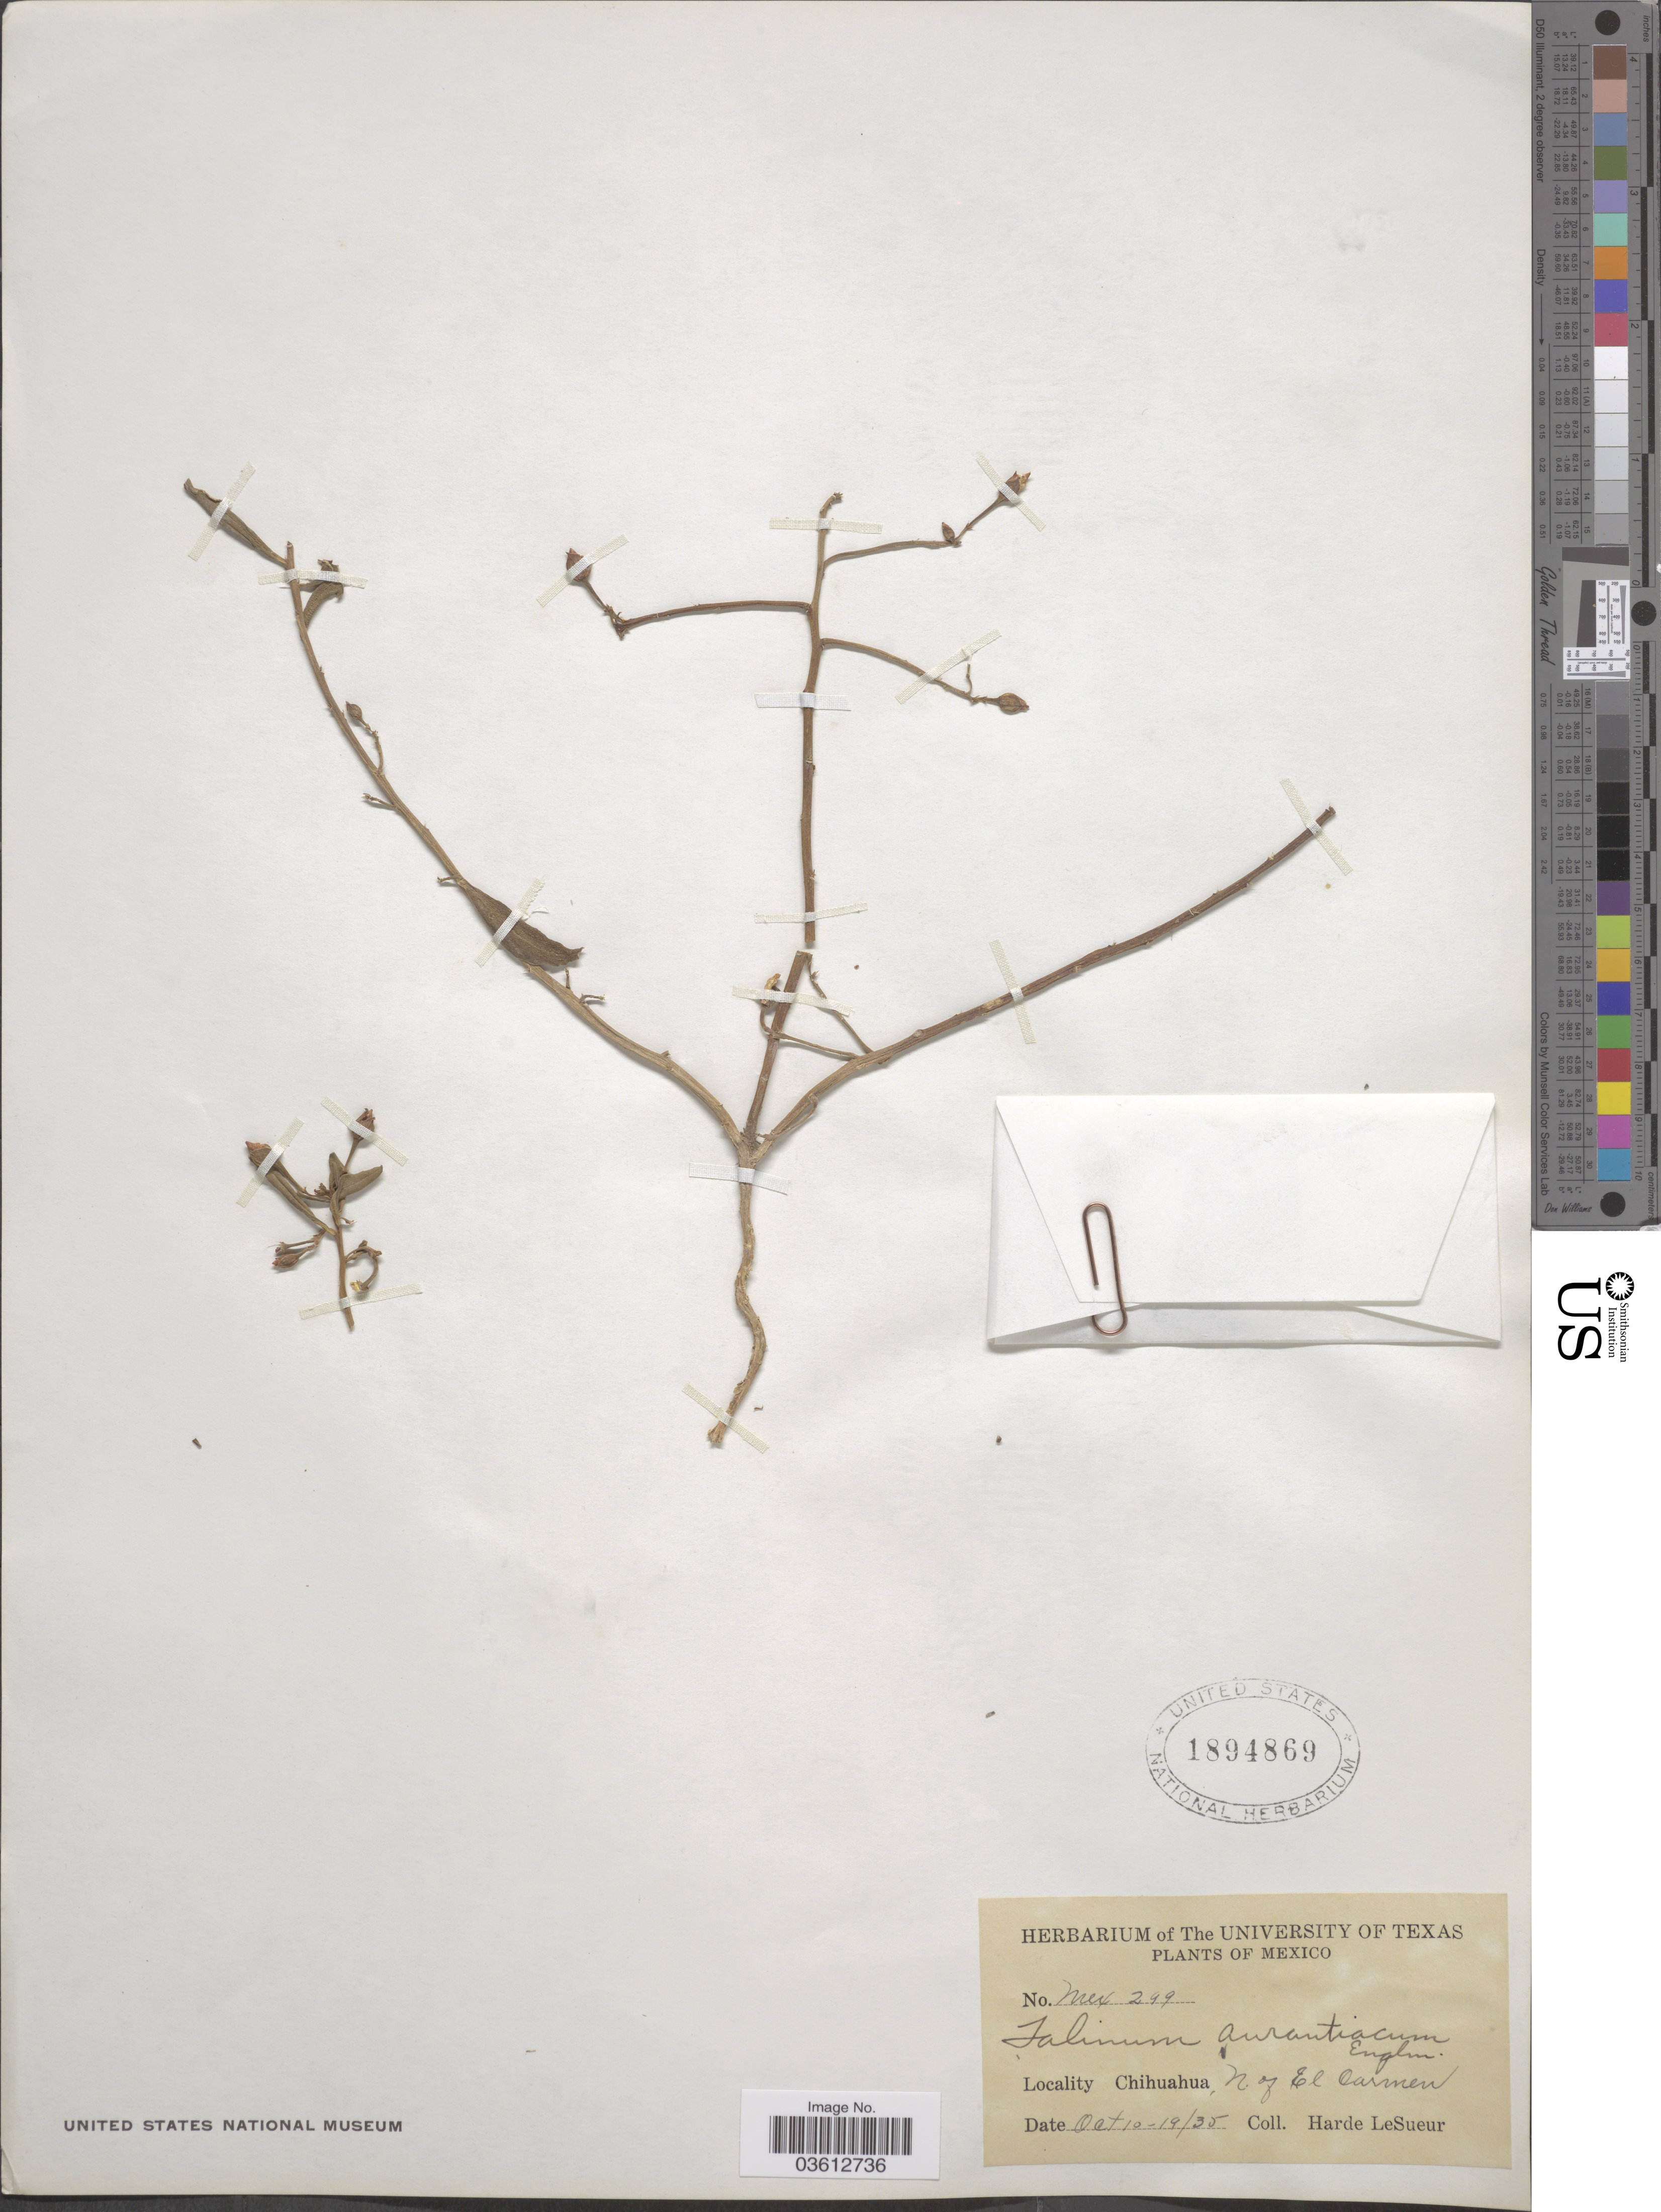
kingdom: Plantae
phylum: Tracheophyta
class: Magnoliopsida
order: Caryophyllales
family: Talinaceae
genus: Talinum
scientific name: Talinum aurantiacum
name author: Engelm. in A. Gray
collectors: H. LeSueur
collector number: Mex 299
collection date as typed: Transcribed d/m/y: 10/10/35 to 19/10/35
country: Mexico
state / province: Chihuahua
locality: N. of El Carmen.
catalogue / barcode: US 1894869